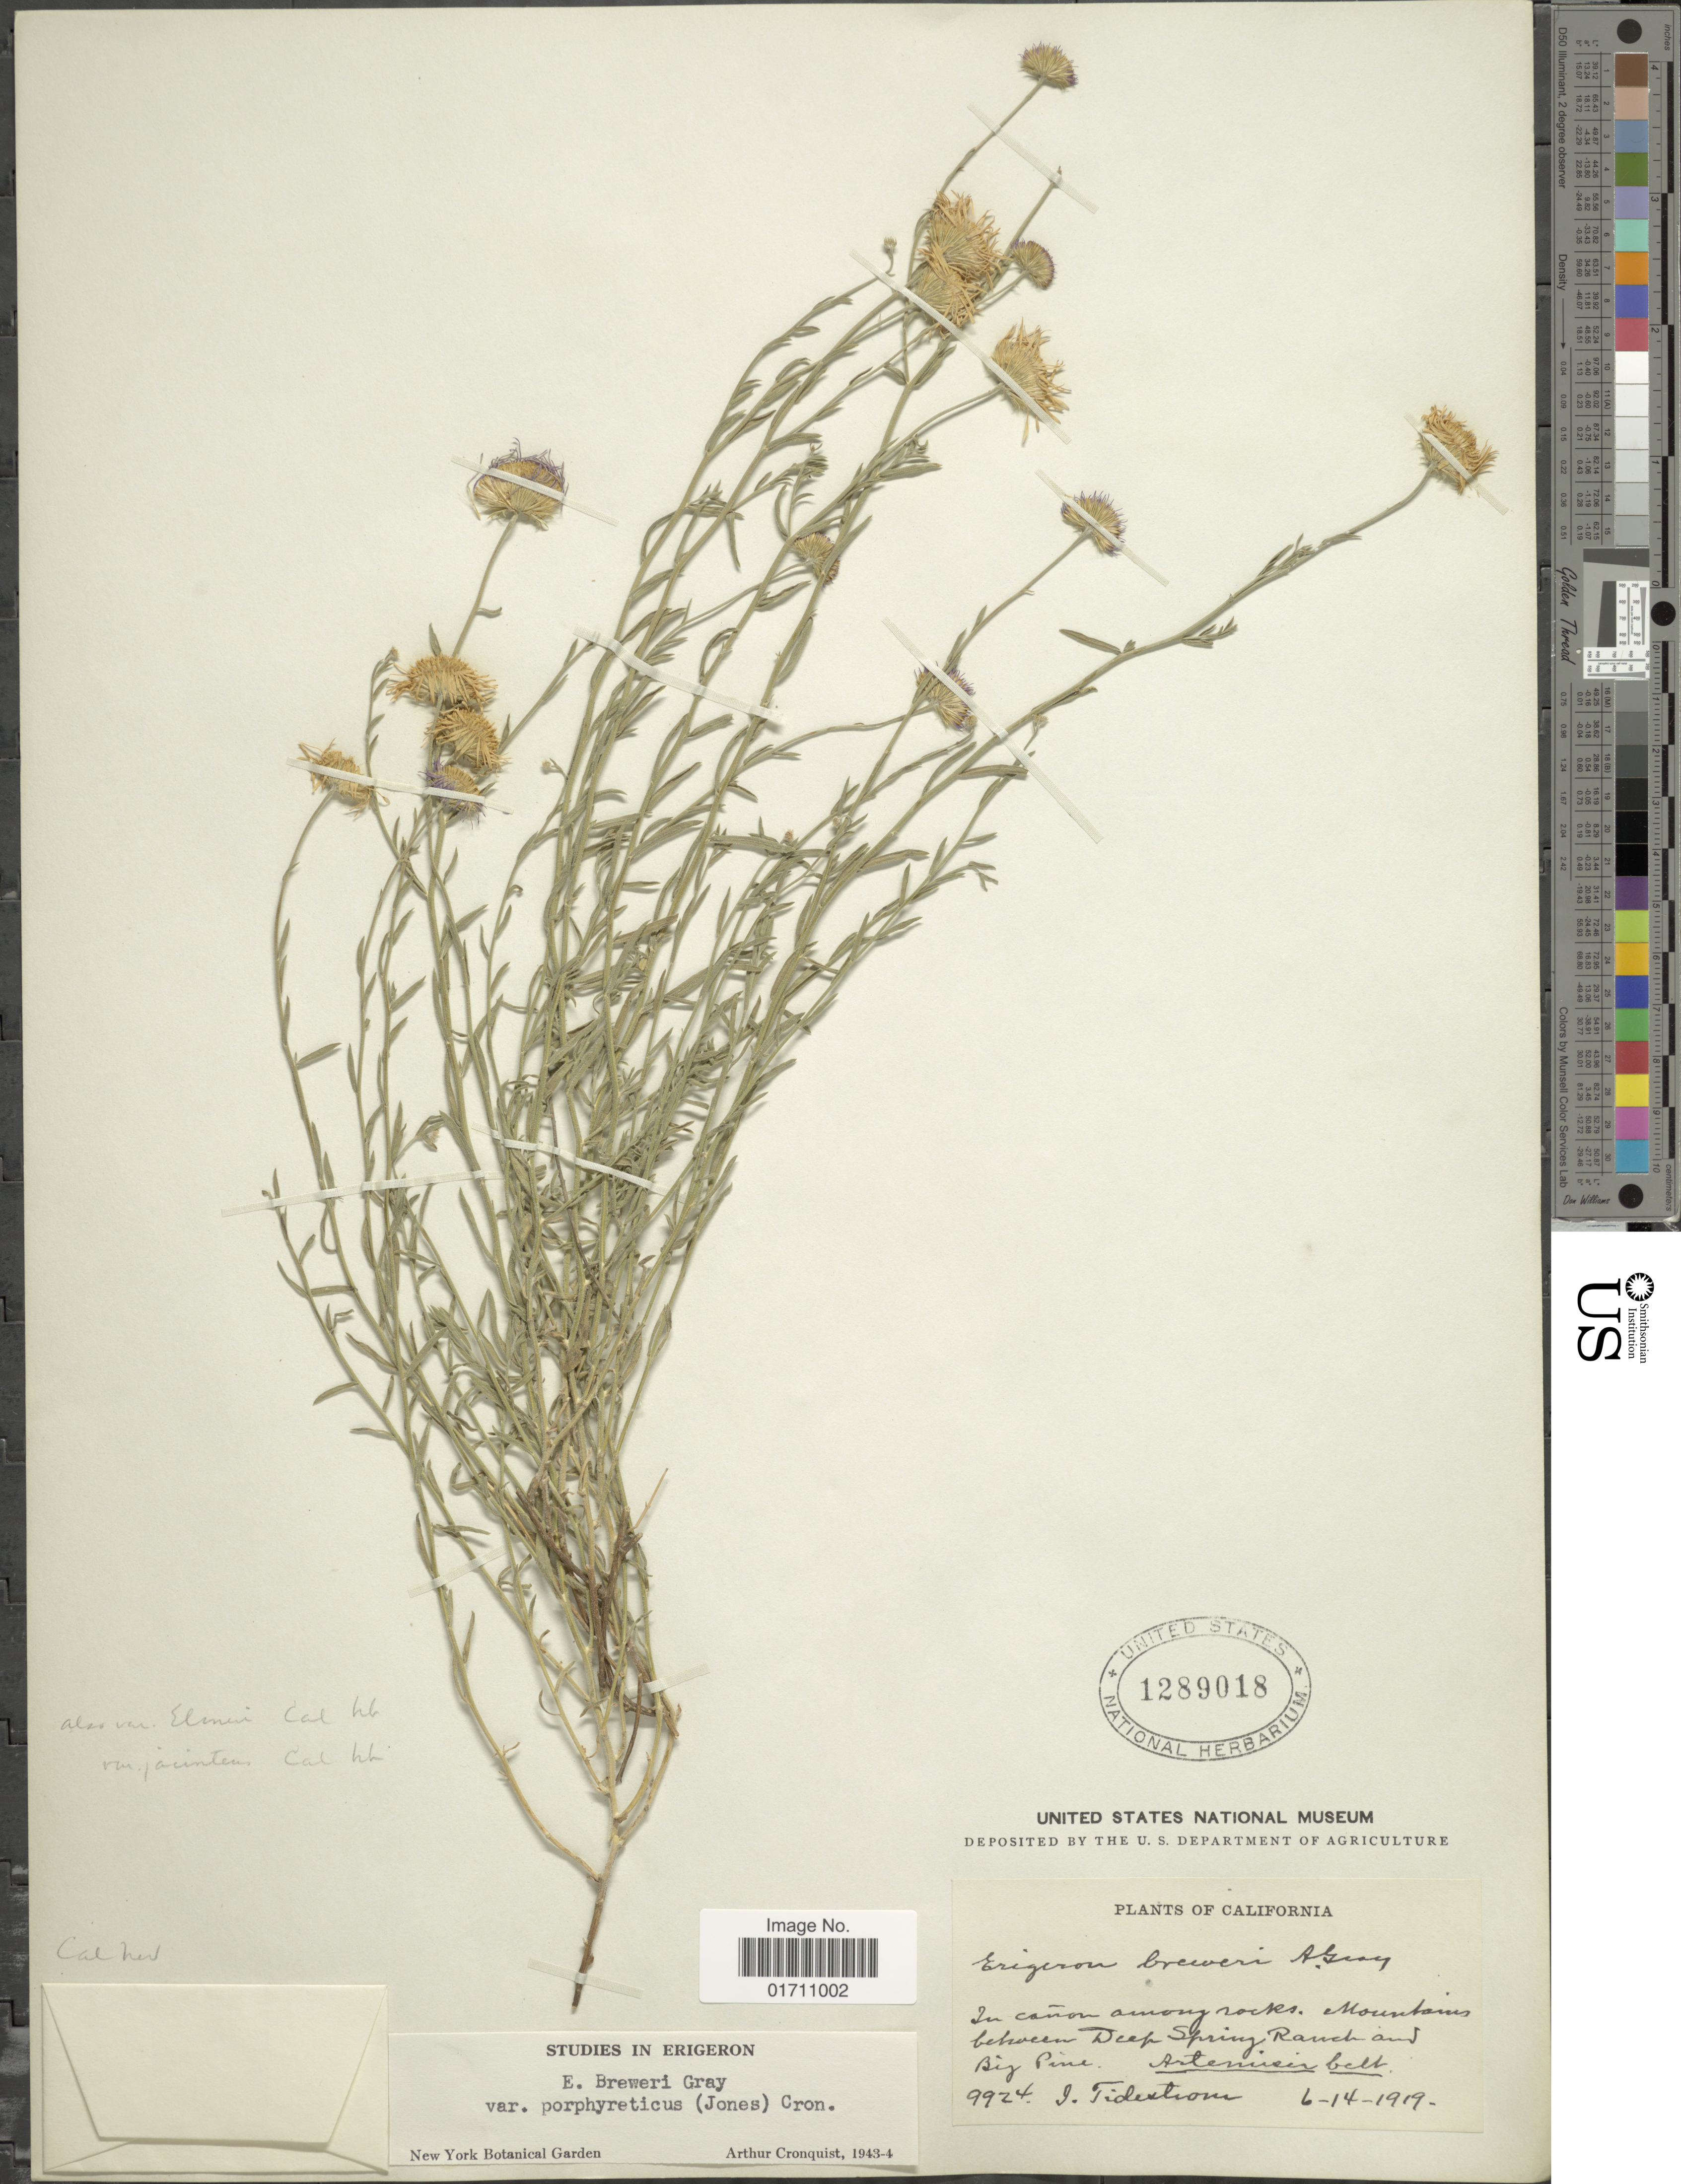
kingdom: Plantae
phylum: Tracheophyta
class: Magnoliopsida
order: Asterales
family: Asteraceae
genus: Erigeron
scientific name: Erigeron breweri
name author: A. Gray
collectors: I. Tidestorm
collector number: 9924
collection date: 1919-06-14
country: United States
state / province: California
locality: In cañon among rocks, Mountains between Deep Spring Ranch and Big Pine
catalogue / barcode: US 1289018